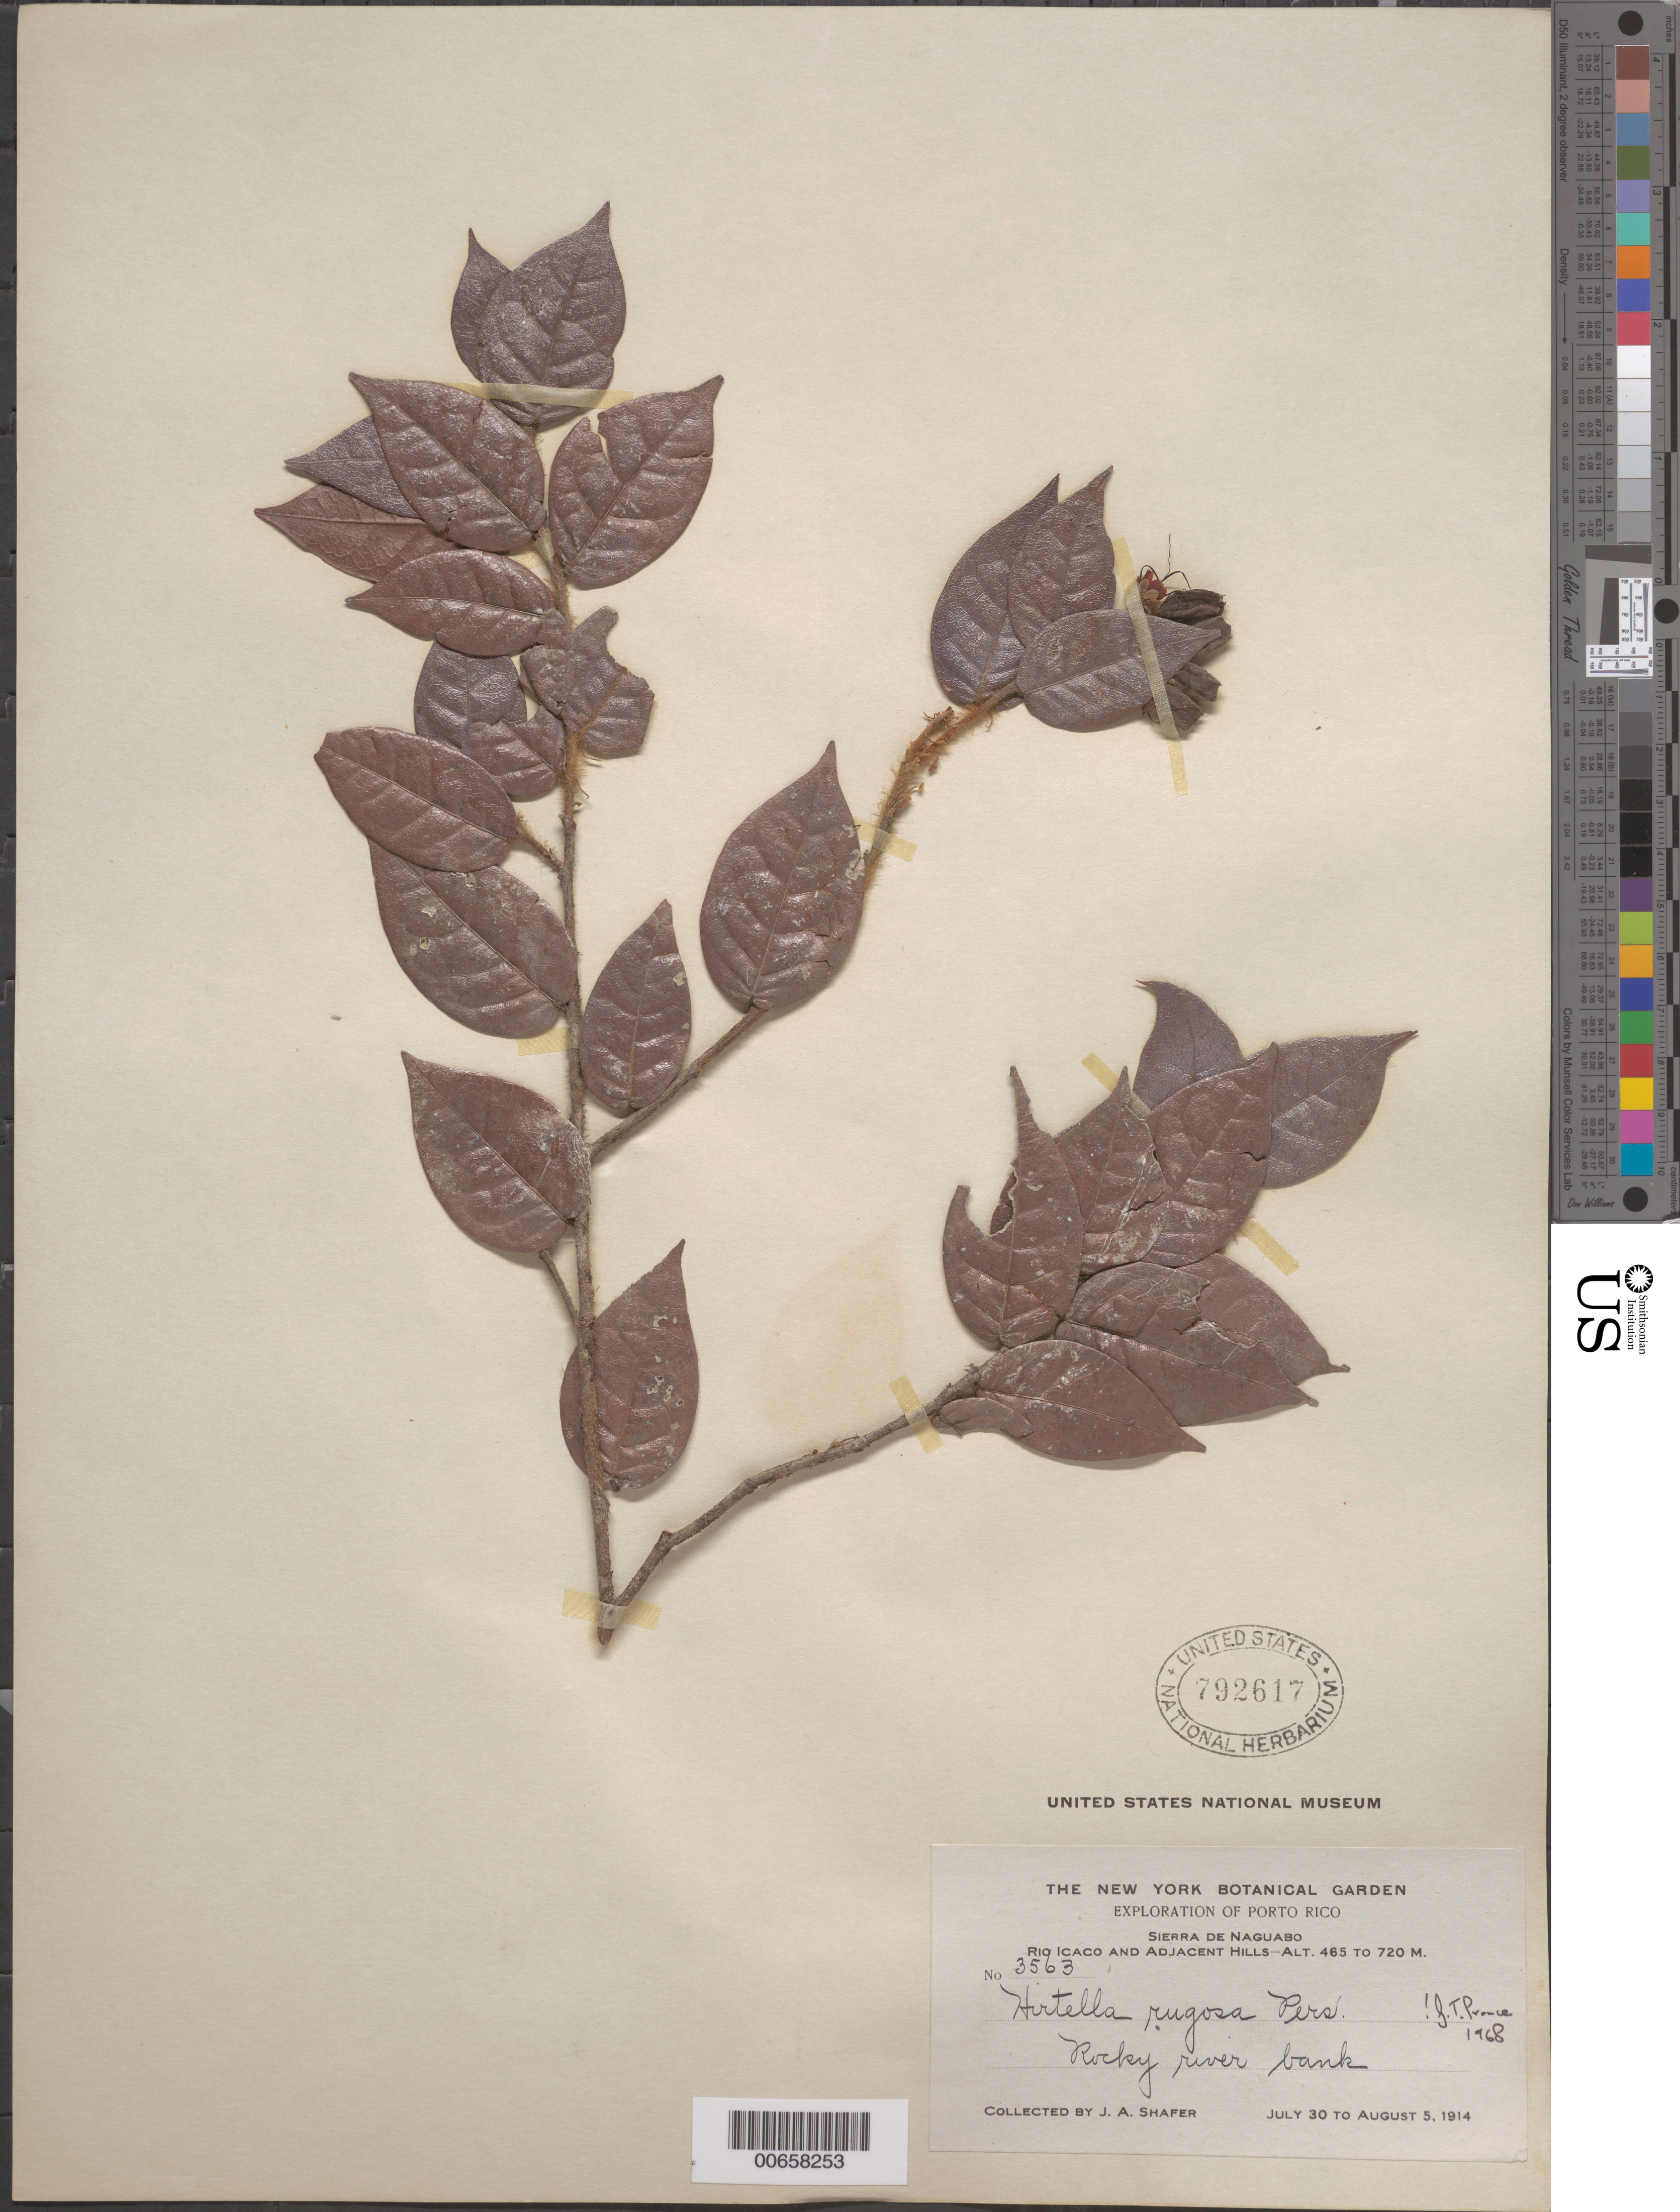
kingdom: Plantae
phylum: Tracheophyta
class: Magnoliopsida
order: Malpighiales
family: Chrysobalanaceae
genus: Hirtella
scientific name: Hirtella rugosa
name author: Thuill. ex Pers.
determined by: Prance, G. T.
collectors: J. A. Shafer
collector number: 3563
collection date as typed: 30 Jul 1914 to 05 Aug 1914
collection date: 1914-07-30/1914-08-05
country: Puerto Rico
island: Greater Antilles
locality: Sierra de Naguabo, Rio Icaco and Adjacent hills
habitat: Rocky river bank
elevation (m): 465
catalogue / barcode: US 792617